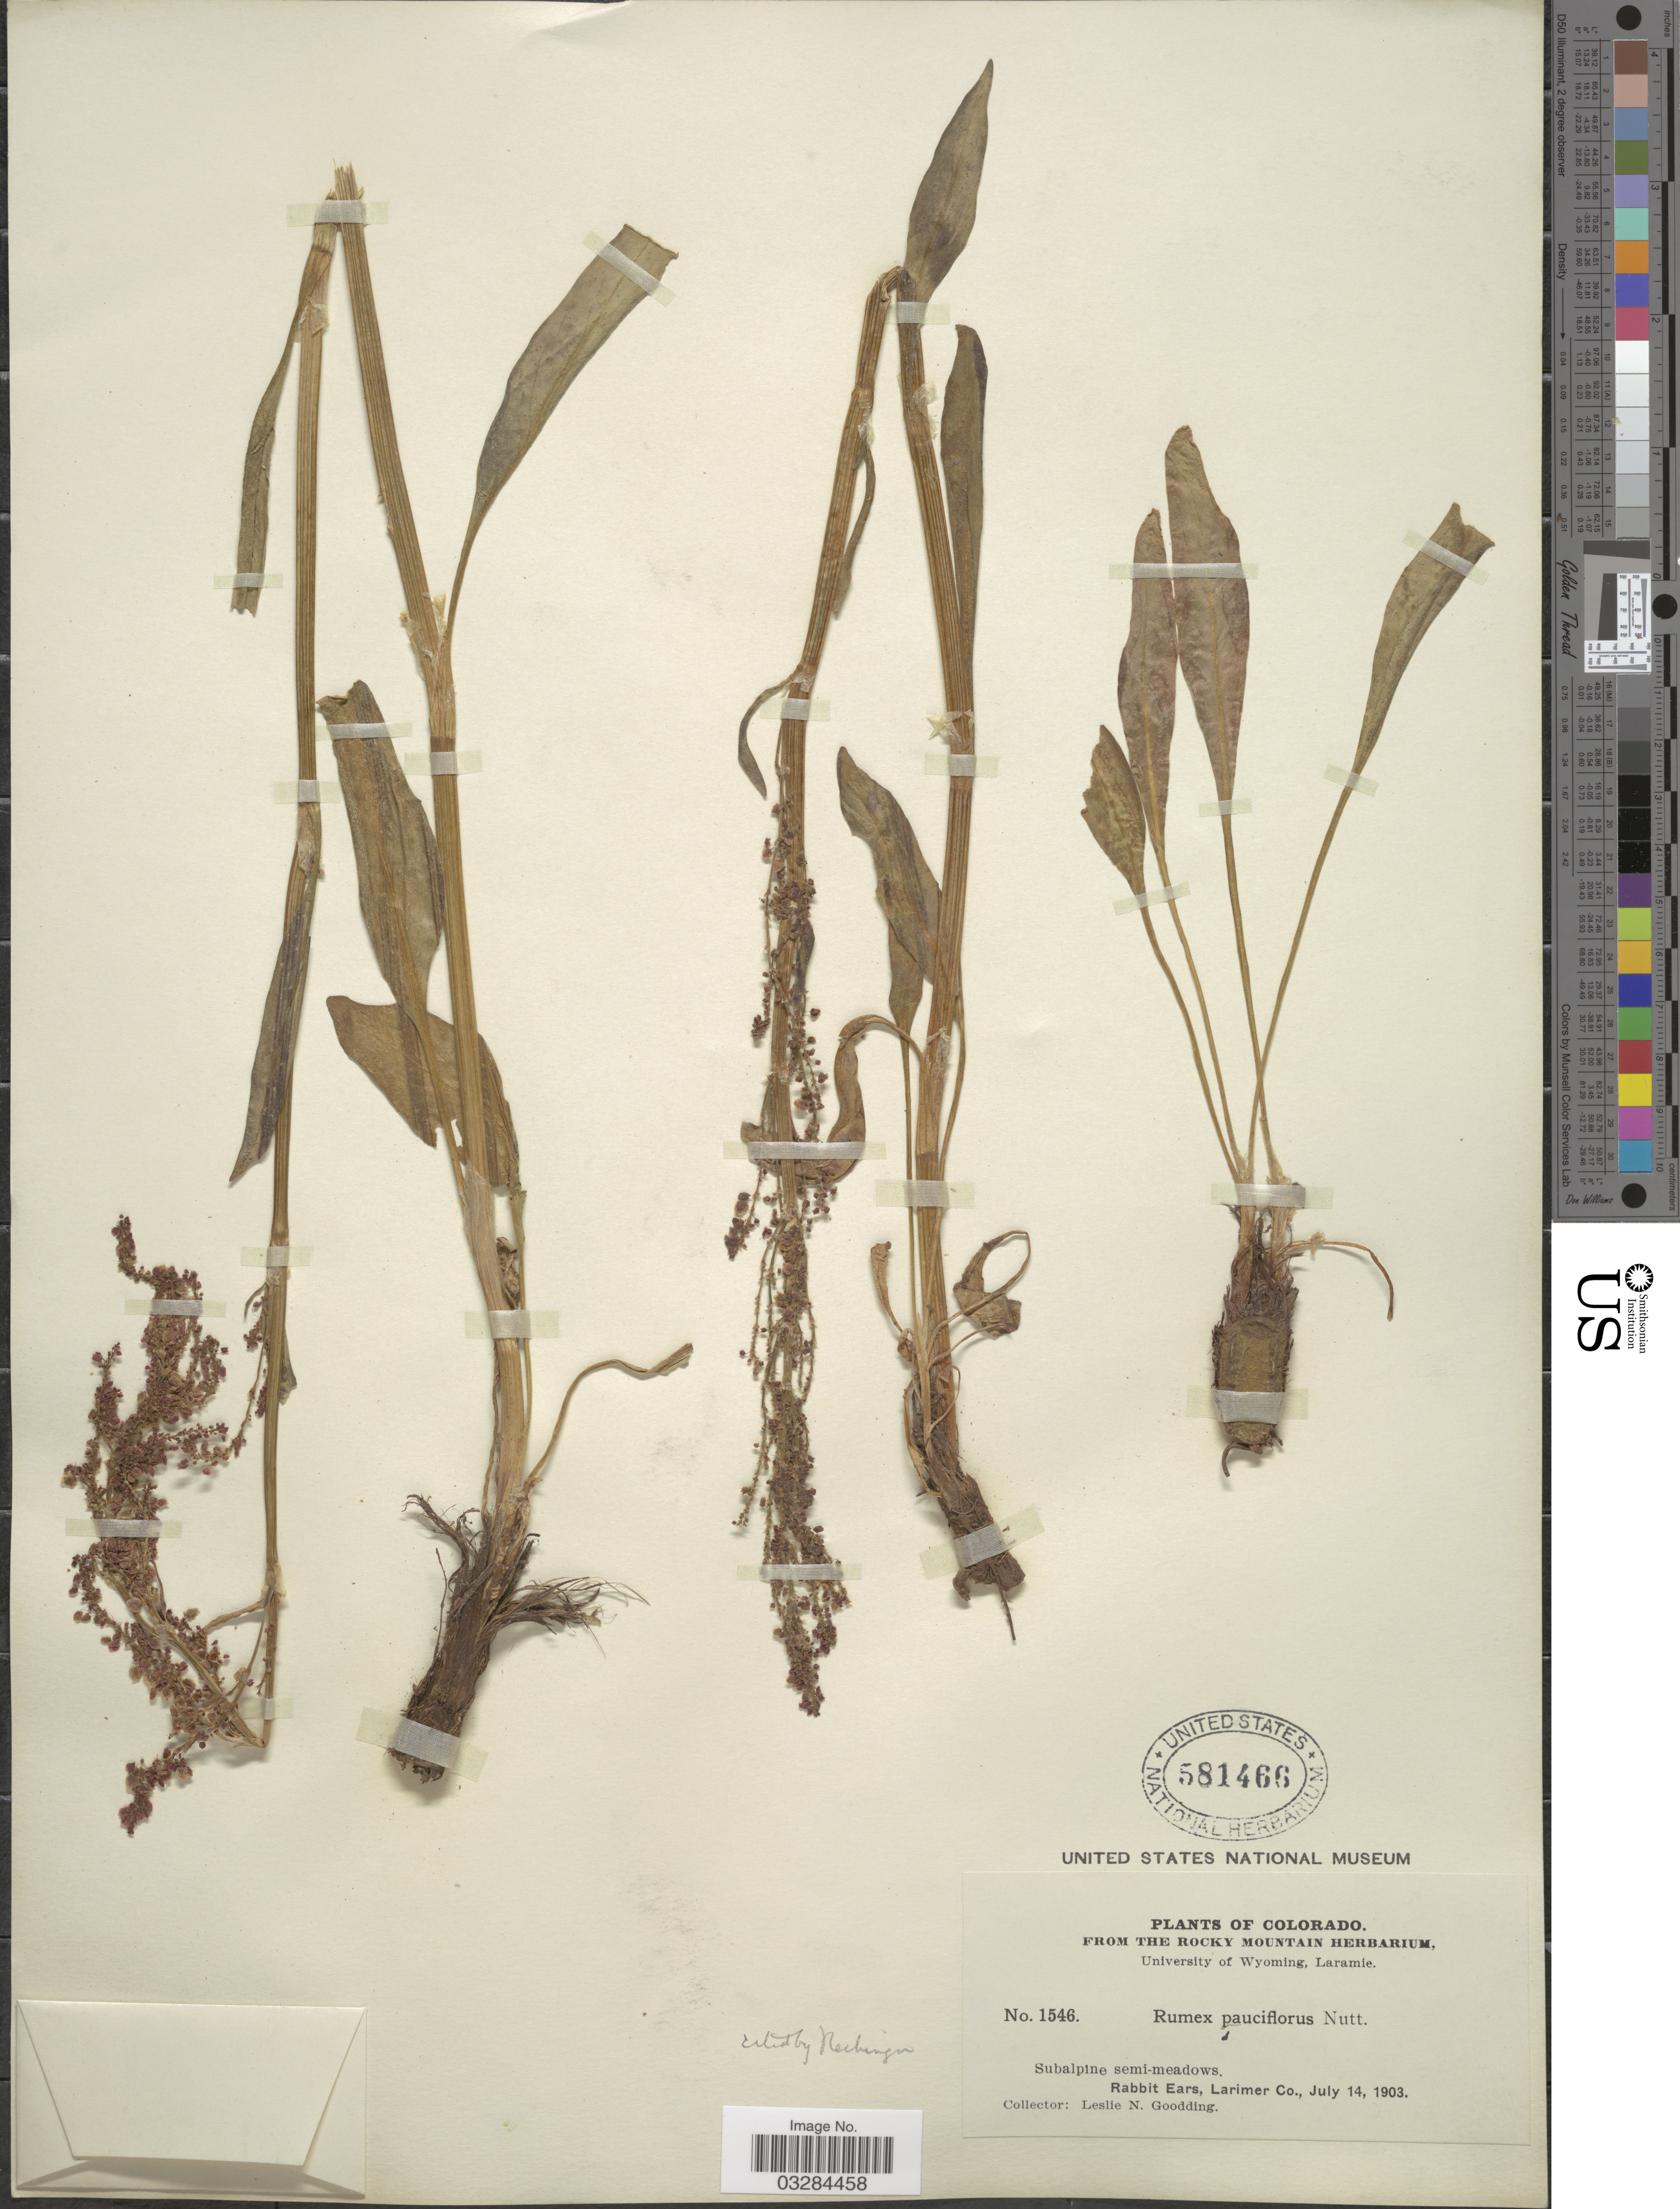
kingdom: Plantae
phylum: Tracheophyta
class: Magnoliopsida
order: Caryophyllales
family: Polygonaceae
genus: Rumex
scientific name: Rumex paucifolius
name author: Nutt.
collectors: L. N. Goodding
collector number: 1546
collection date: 1903-07-14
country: United States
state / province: Colorado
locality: Subalpine semi-meadows. Rabbit Ears, Larimer Co.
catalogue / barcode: US 581466